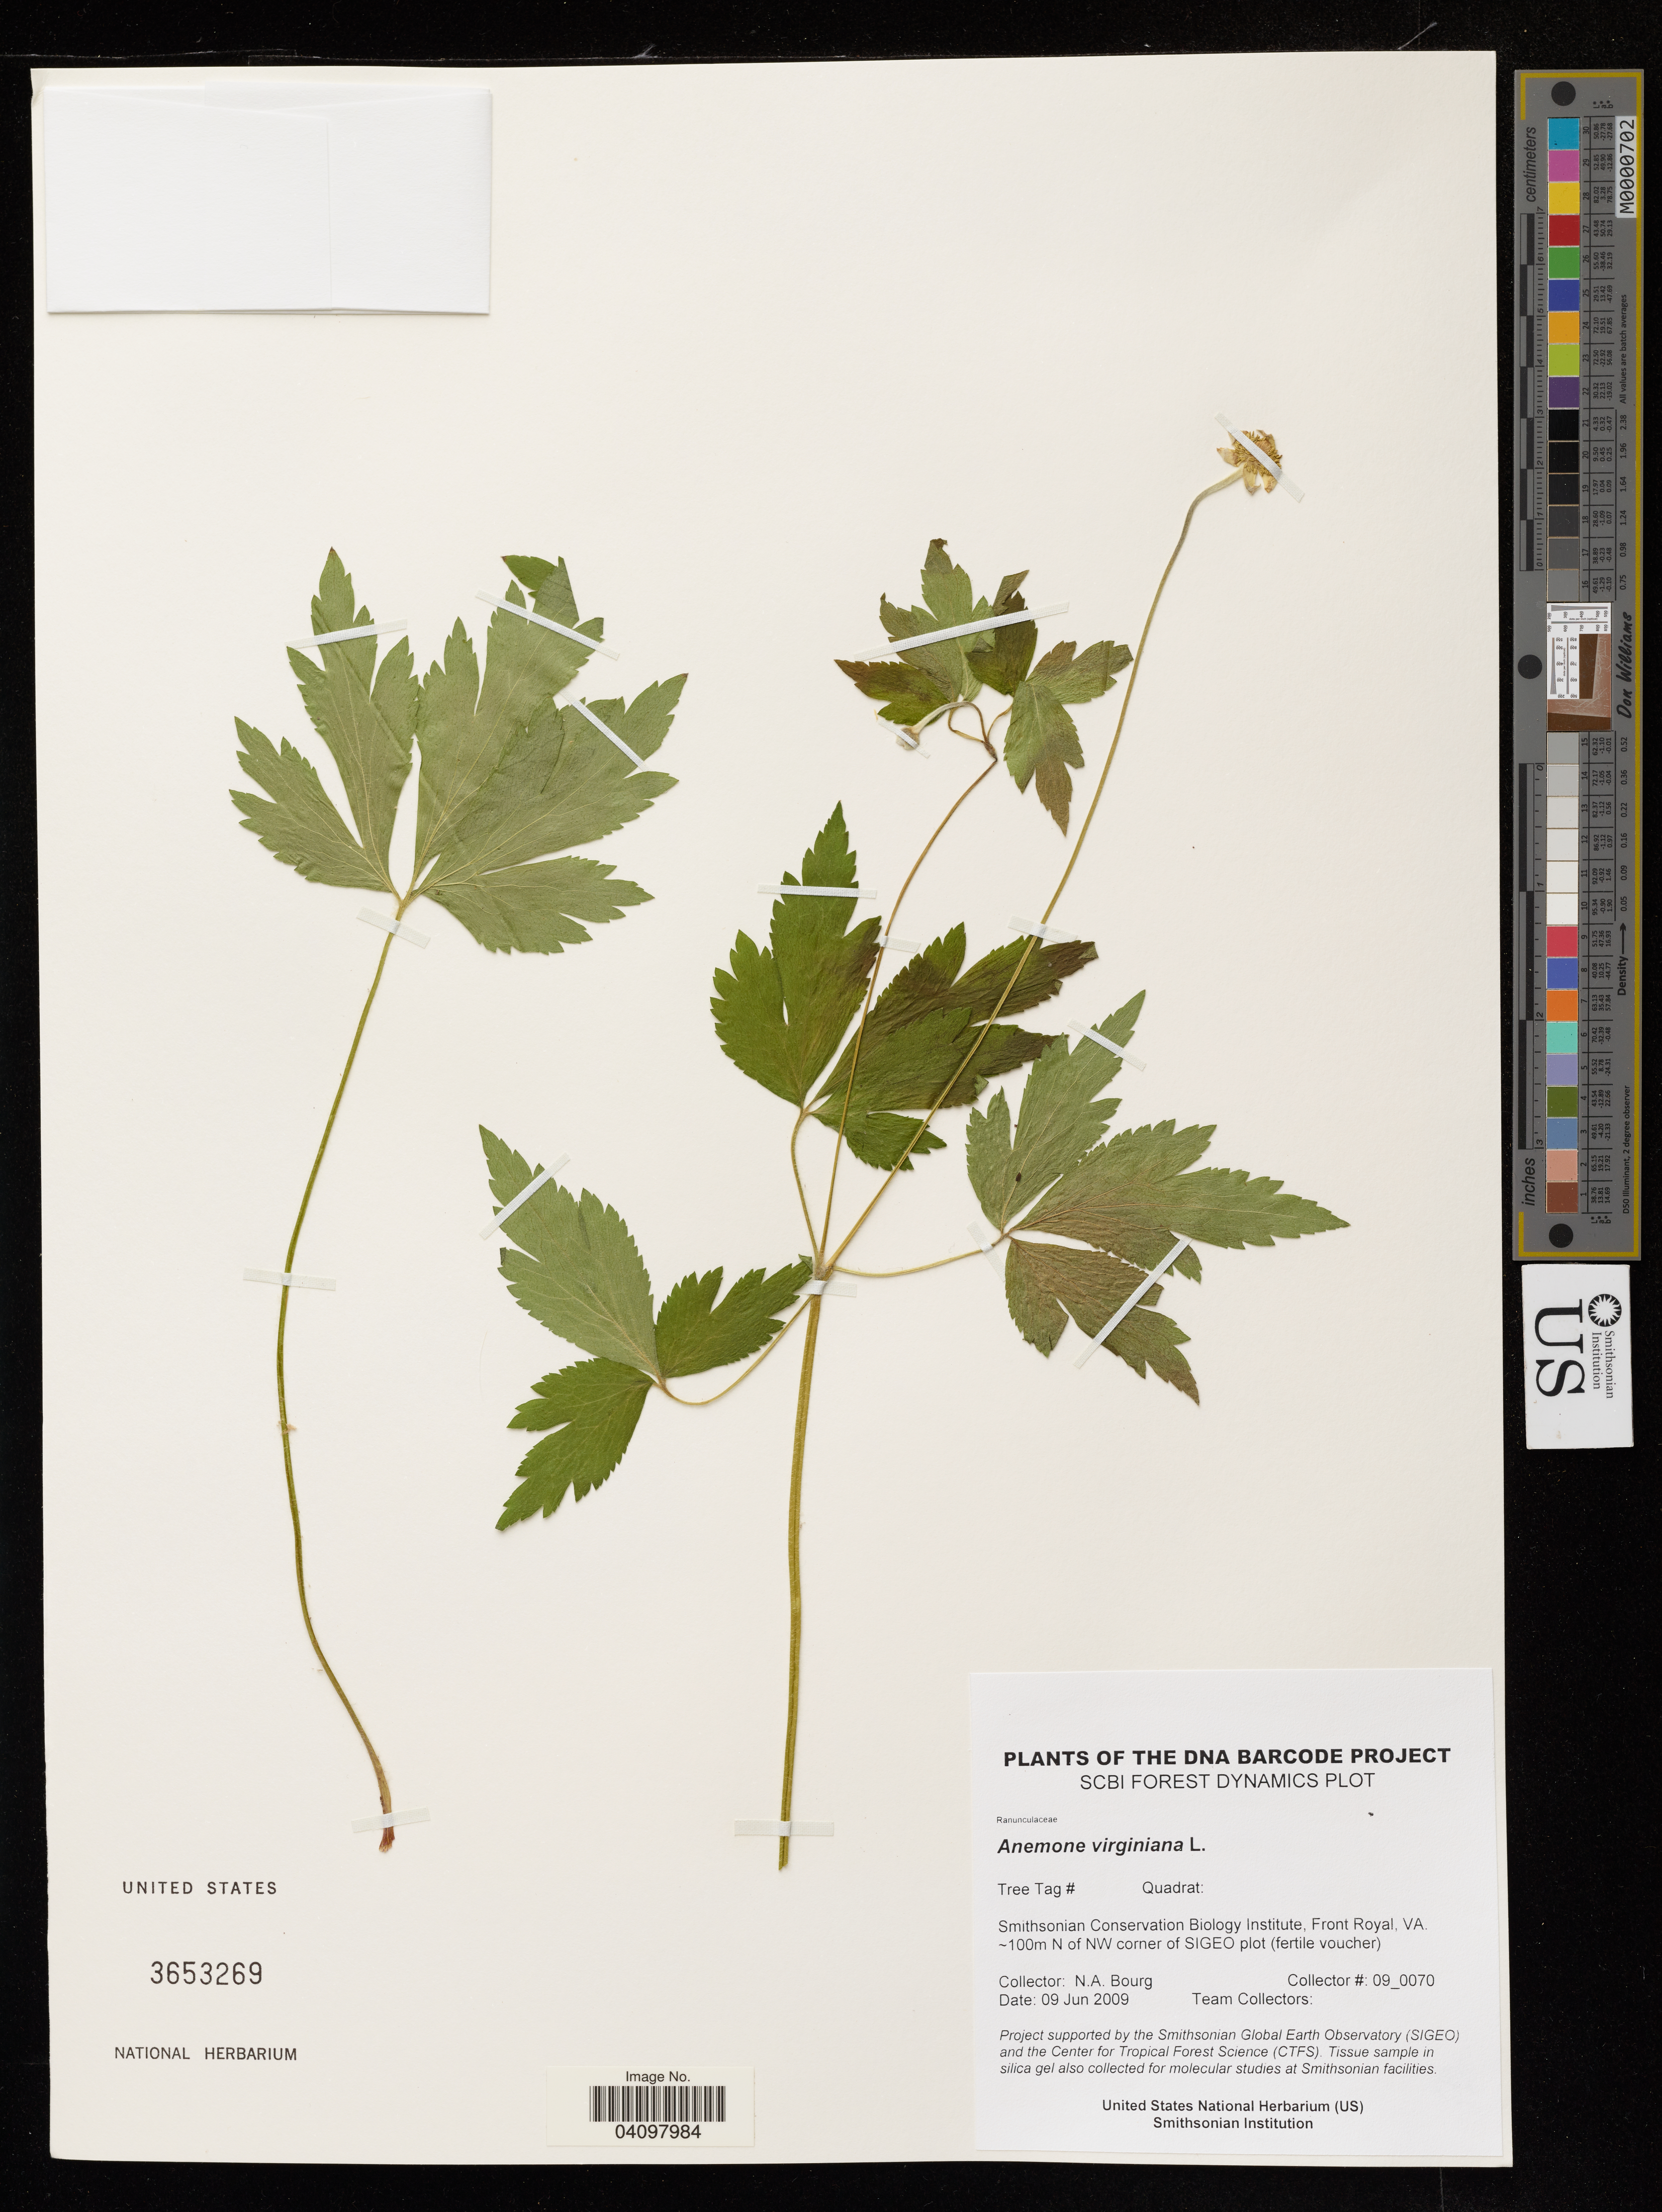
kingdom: Plantae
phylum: Tracheophyta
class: Magnoliopsida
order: Ranunculales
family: Ranunculaceae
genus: Anemone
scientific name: Anemone virginiana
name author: L.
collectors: N. A. Bourg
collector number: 09_0070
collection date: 2009-06-09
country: United States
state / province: Virginia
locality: Smithsonian Conservation Biology Institute, Front Royal. ~100 m N of NW corner of Sigeo plot.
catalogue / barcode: US 3653269